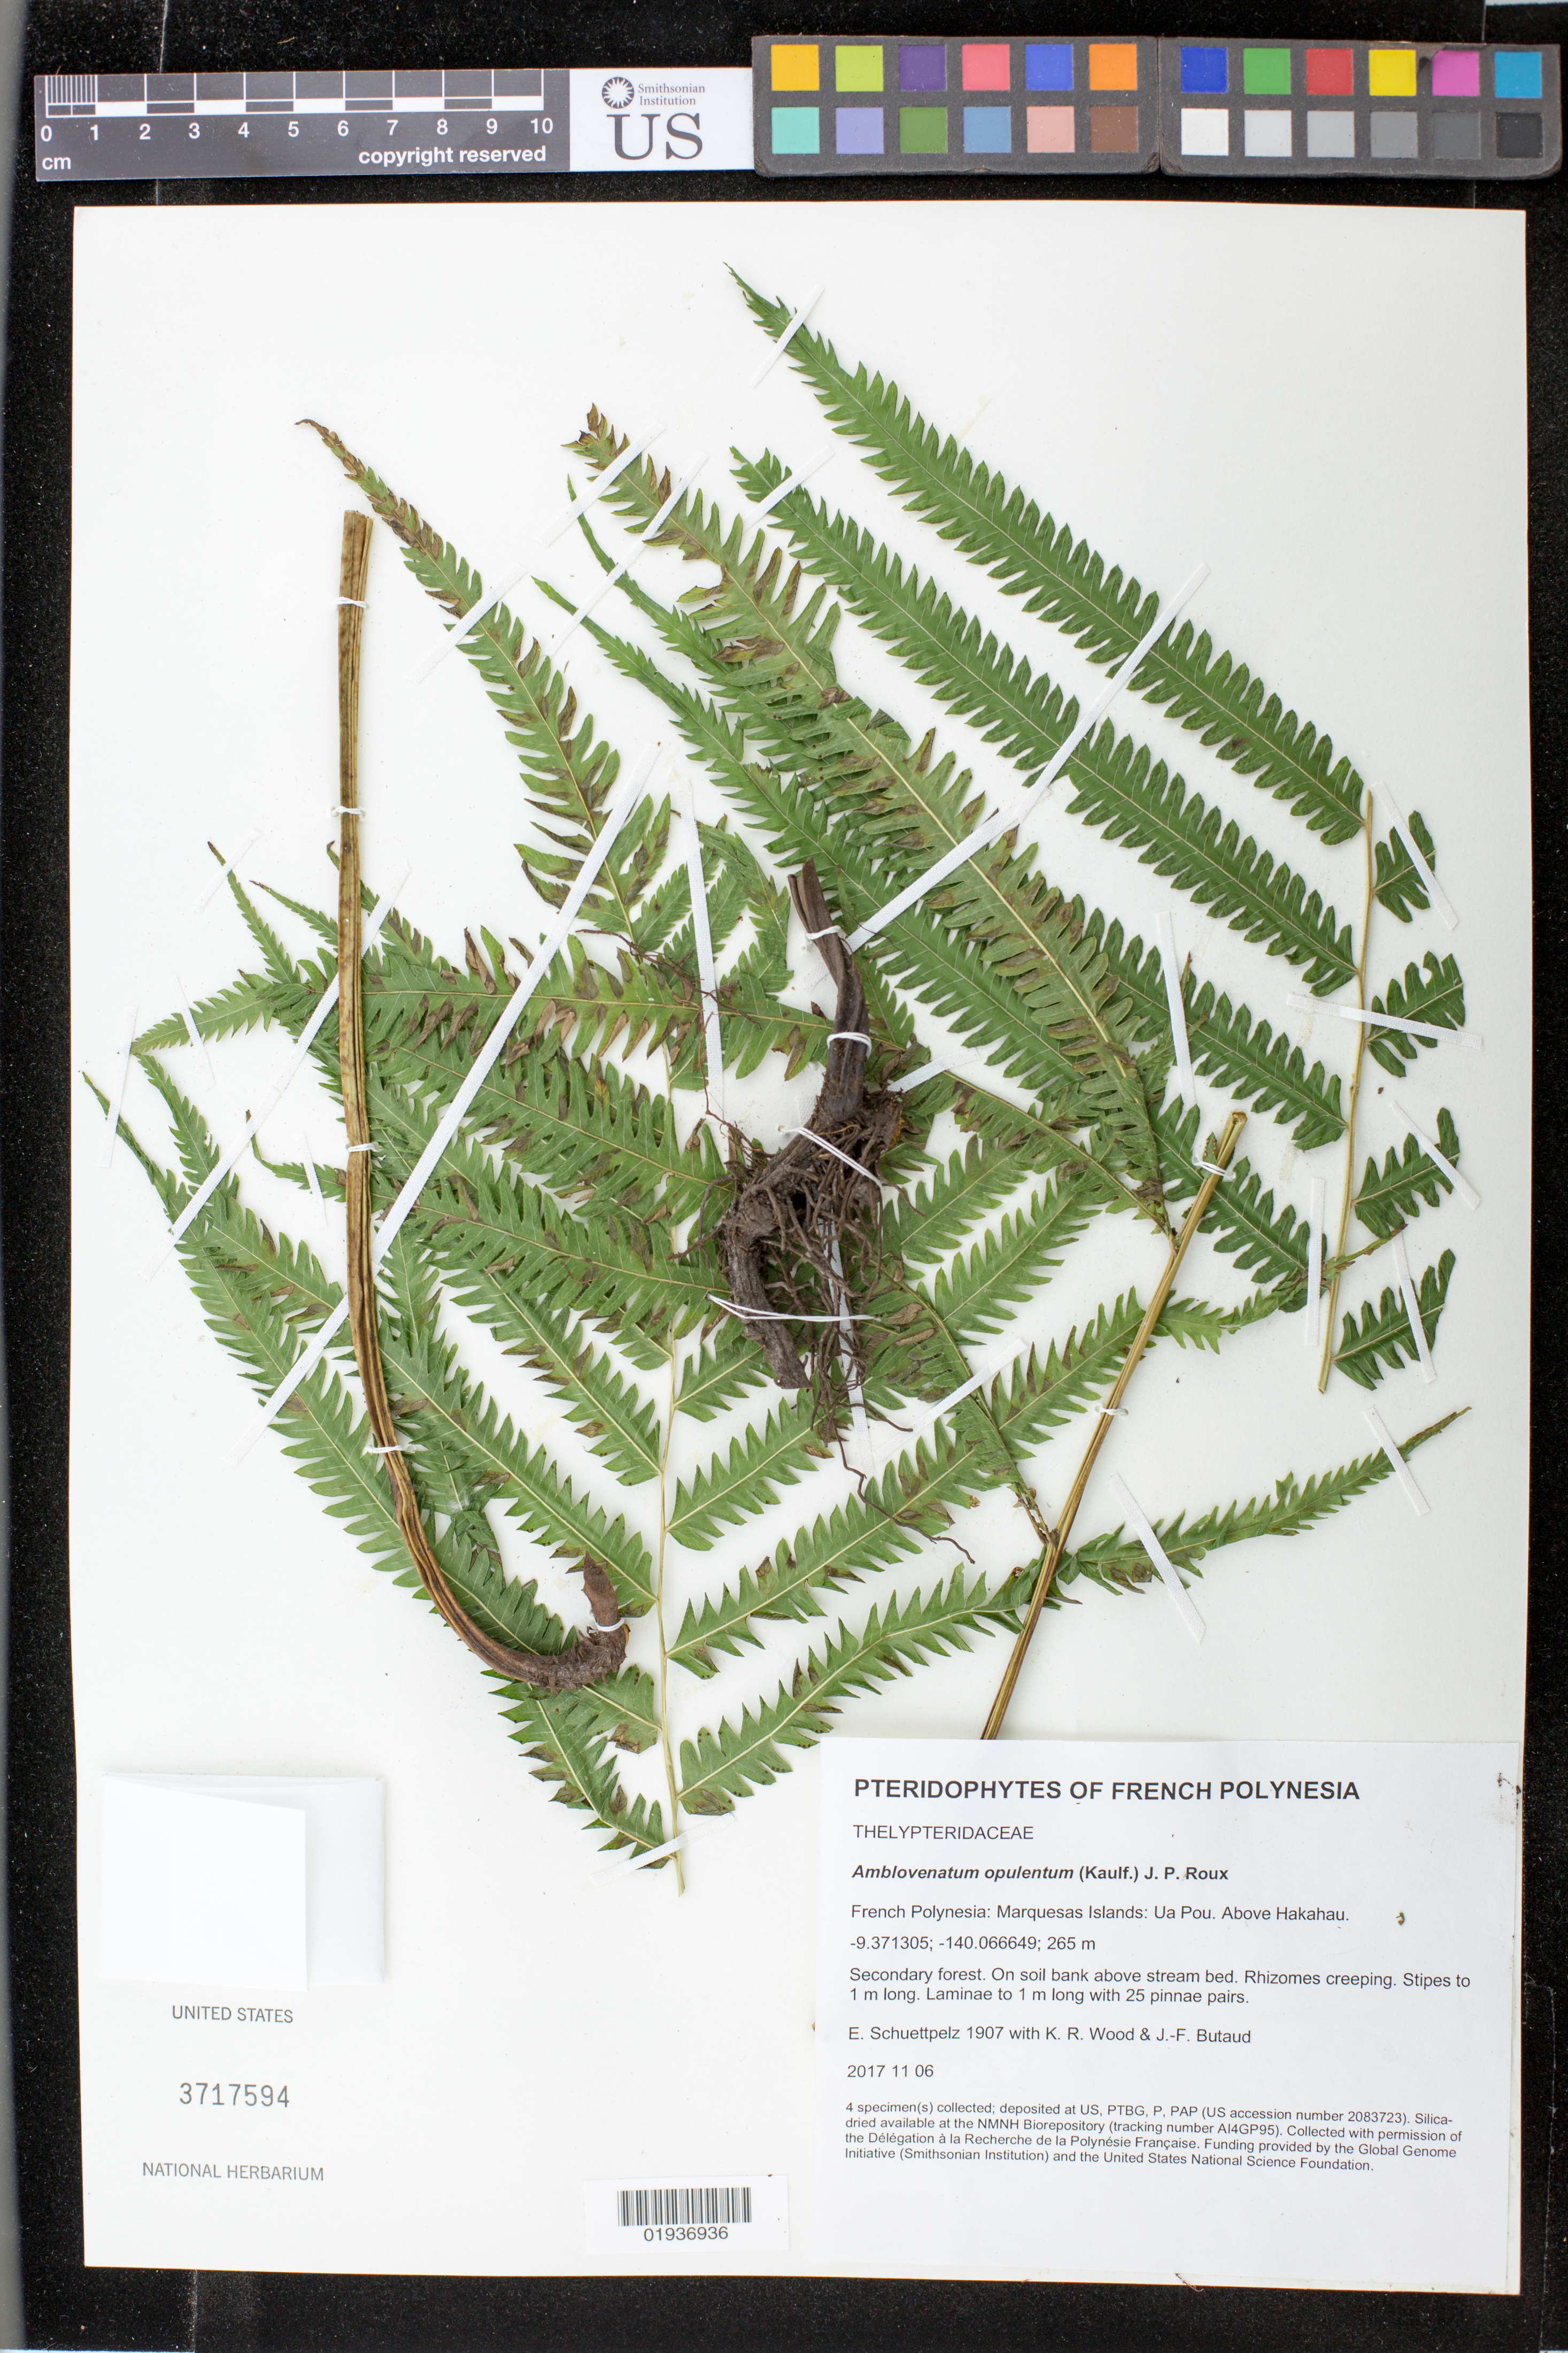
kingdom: Plantae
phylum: Tracheophyta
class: Polypodiopsida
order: Polypodiales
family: Thelypteridaceae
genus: Amphineuron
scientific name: Amphineuron opulentum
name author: (Kaulf.) Holttum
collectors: E. Schuettpelz, K. R. Wood & J. -F. Butaud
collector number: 1907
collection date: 2017-11-06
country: French Polynesia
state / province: Marquesas Islands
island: Ua Pou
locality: Above Hakahau.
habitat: Secondary forest.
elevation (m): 265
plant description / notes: Collected with permission of the Délégation à la Recherche de la Polynésie Française. Funding provided by the Global Genome Initiative (Smithsonian Institution) and the United States National Science Foundation. Silica dried tissue stored at AI4GP95 in the NMNH Biorepository, Smithsonian Institution.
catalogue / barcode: US 3717594